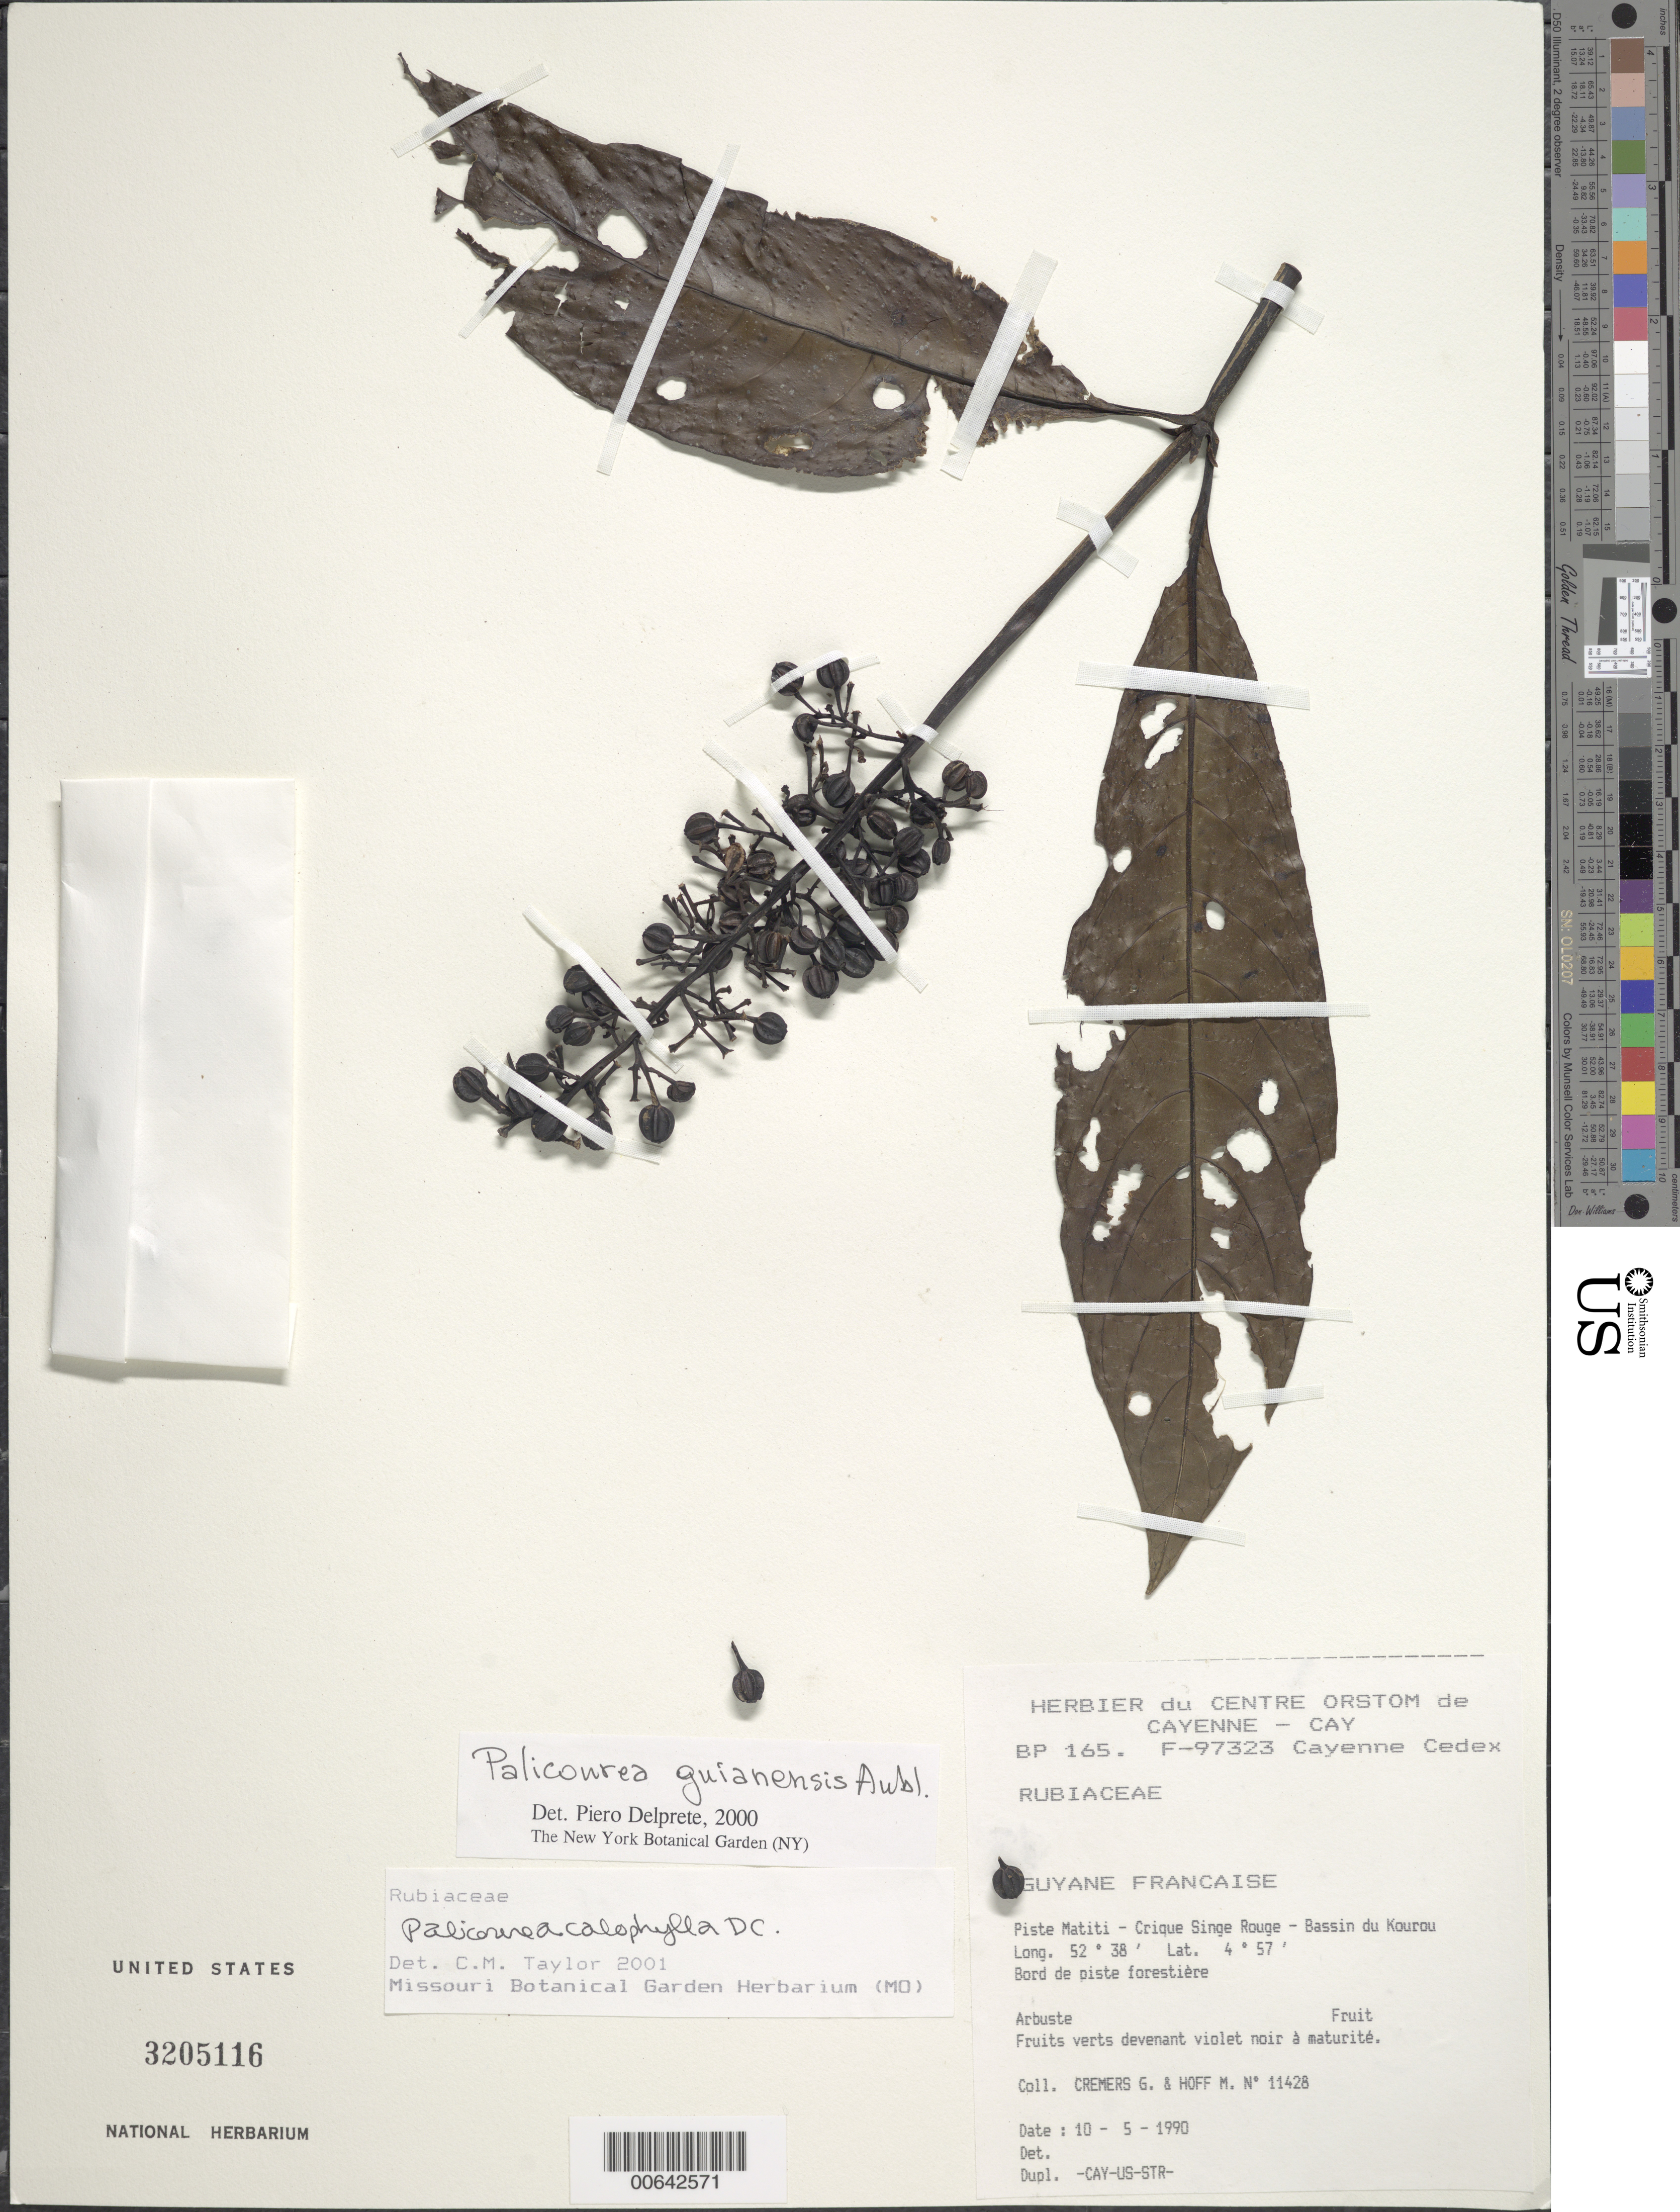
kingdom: Plantae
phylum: Tracheophyta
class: Magnoliopsida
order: Gentianales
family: Rubiaceae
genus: Palicourea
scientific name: Palicourea calophylla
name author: DC.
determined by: Taylor, Charlotte M.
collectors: G. Cremers & M. Hoff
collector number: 11428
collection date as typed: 10-May-90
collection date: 1990-05-10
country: French Guiana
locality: Piste Matiti, Crique Singe Rouge, Bassin du Kourou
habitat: Brod de piste forestiere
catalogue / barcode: US 3205116